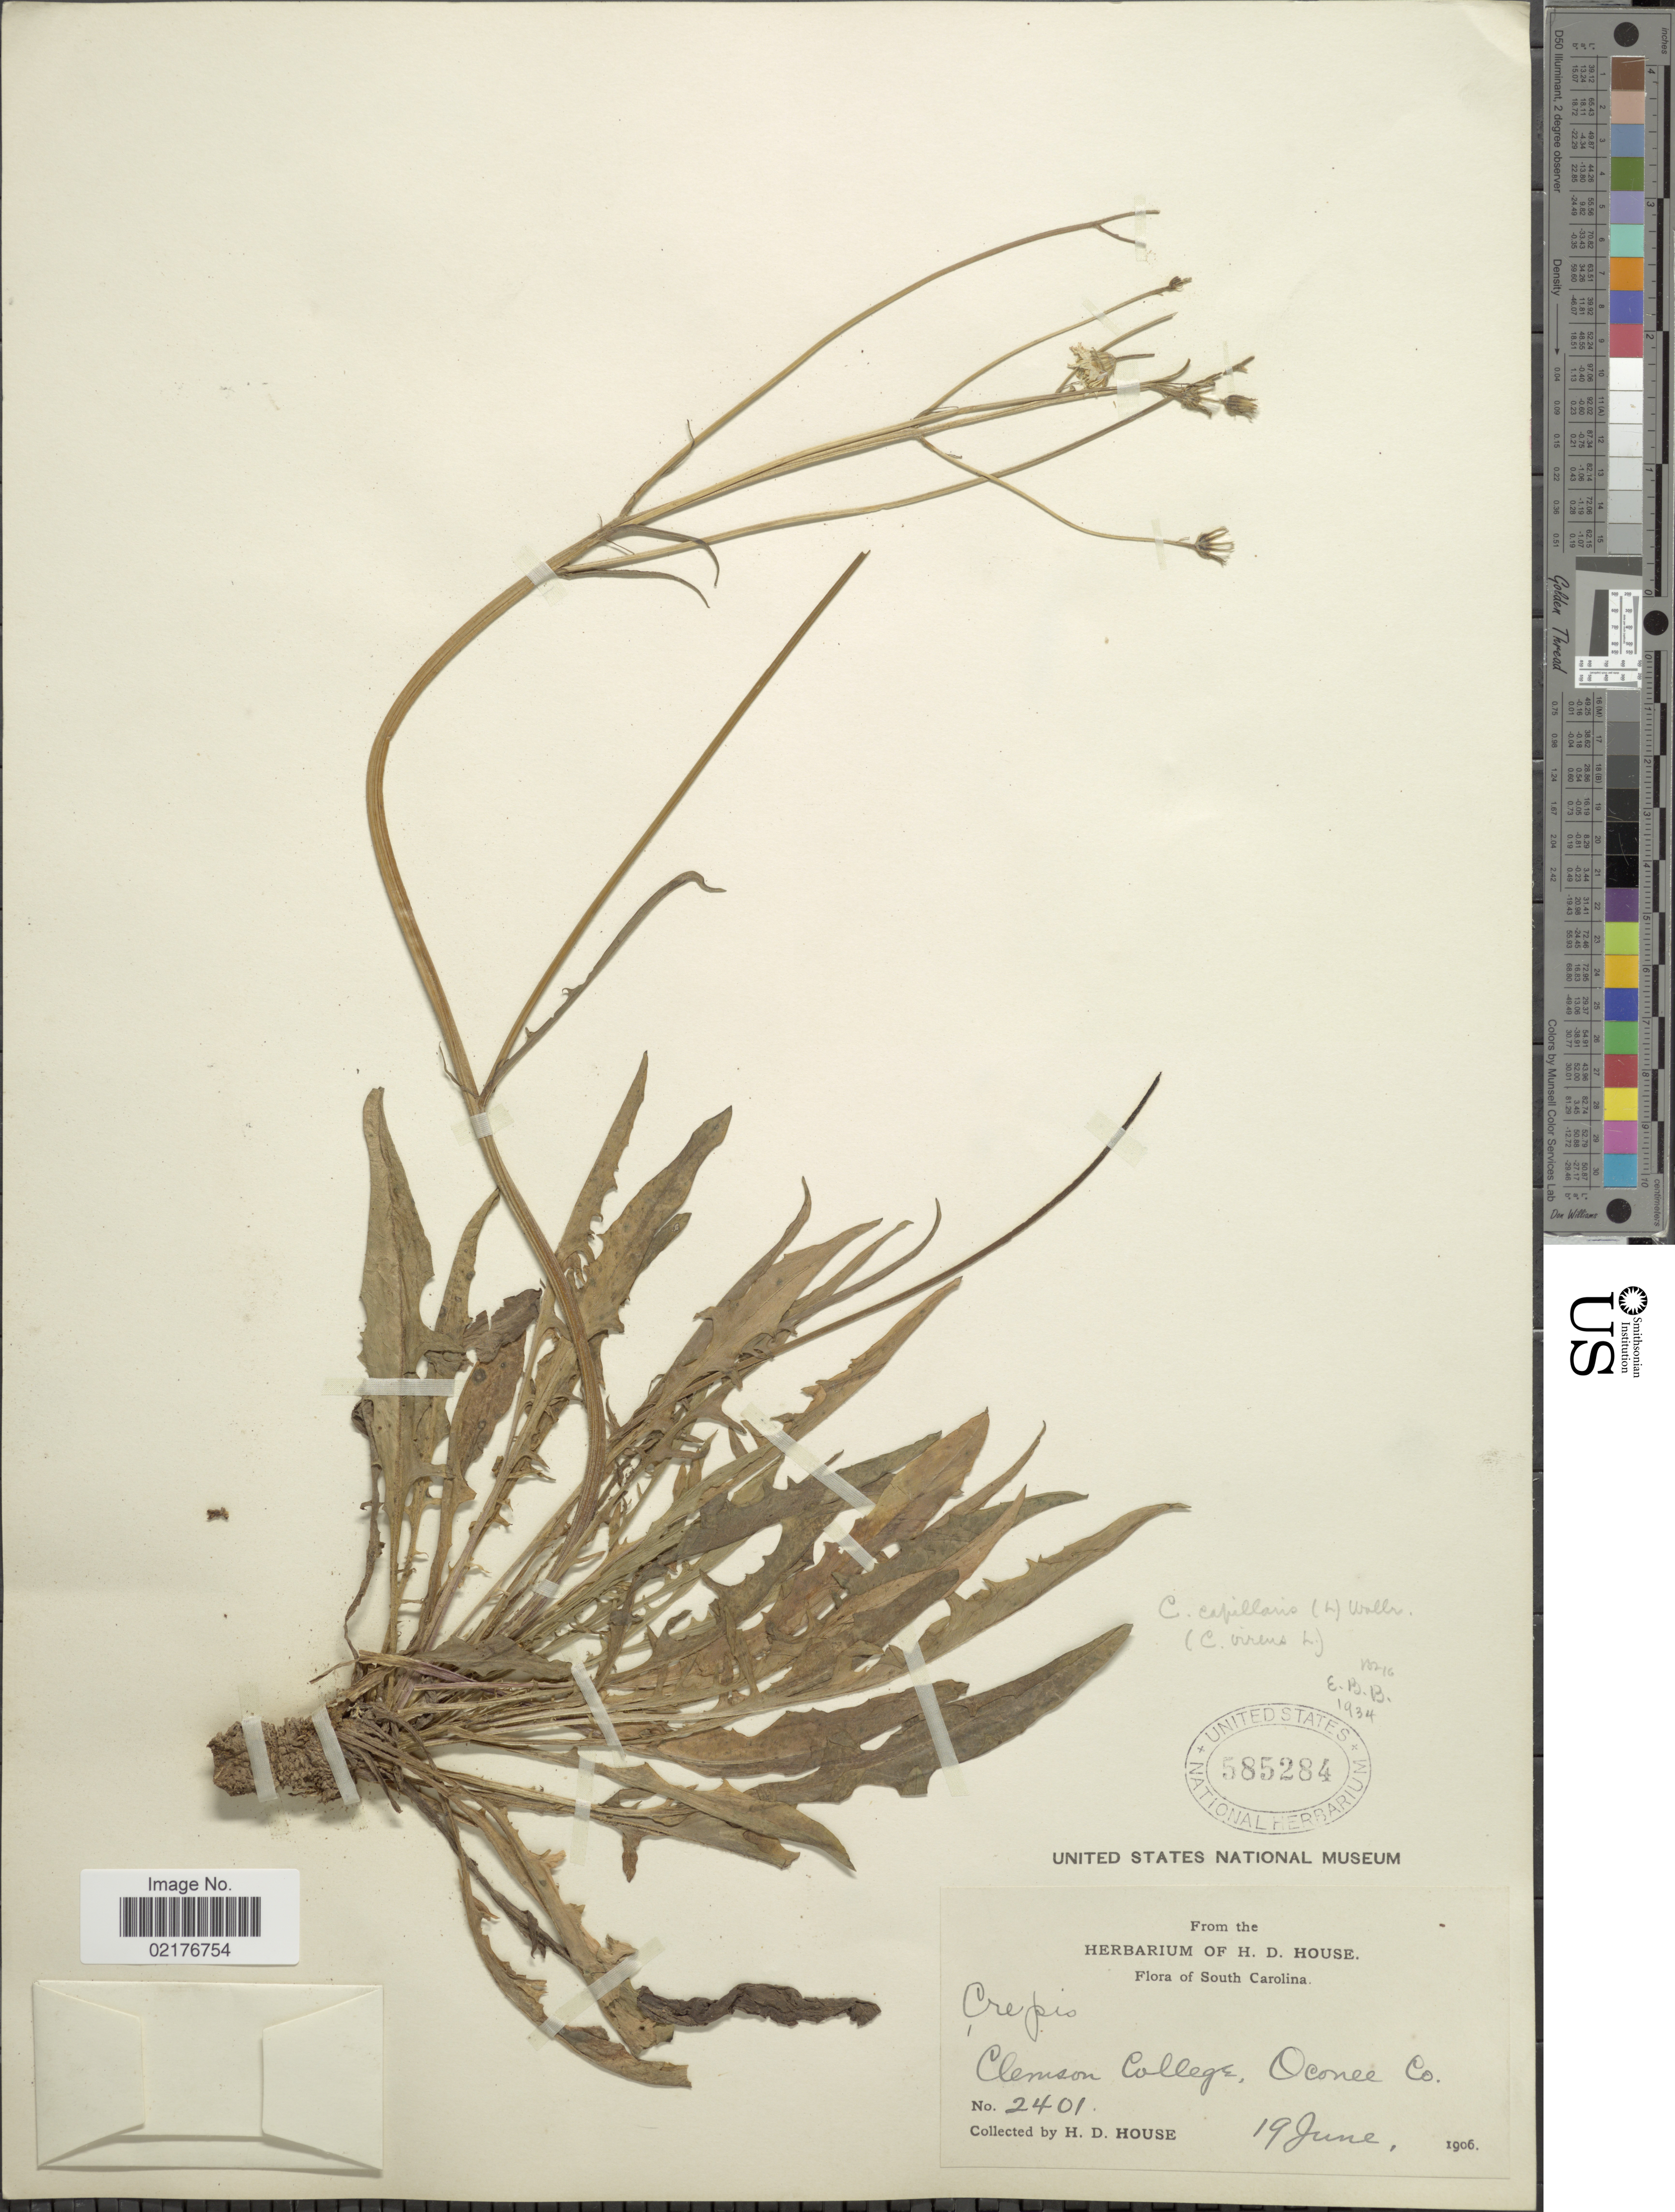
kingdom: Plantae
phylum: Tracheophyta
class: Magnoliopsida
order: Asterales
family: Asteraceae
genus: Crepis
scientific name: Crepis capillaris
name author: (L.) Wallr.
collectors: H. D. House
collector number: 2401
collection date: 1906-06-19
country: United States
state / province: South Carolina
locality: Clemson College, Oconee Co.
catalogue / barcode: US 585284